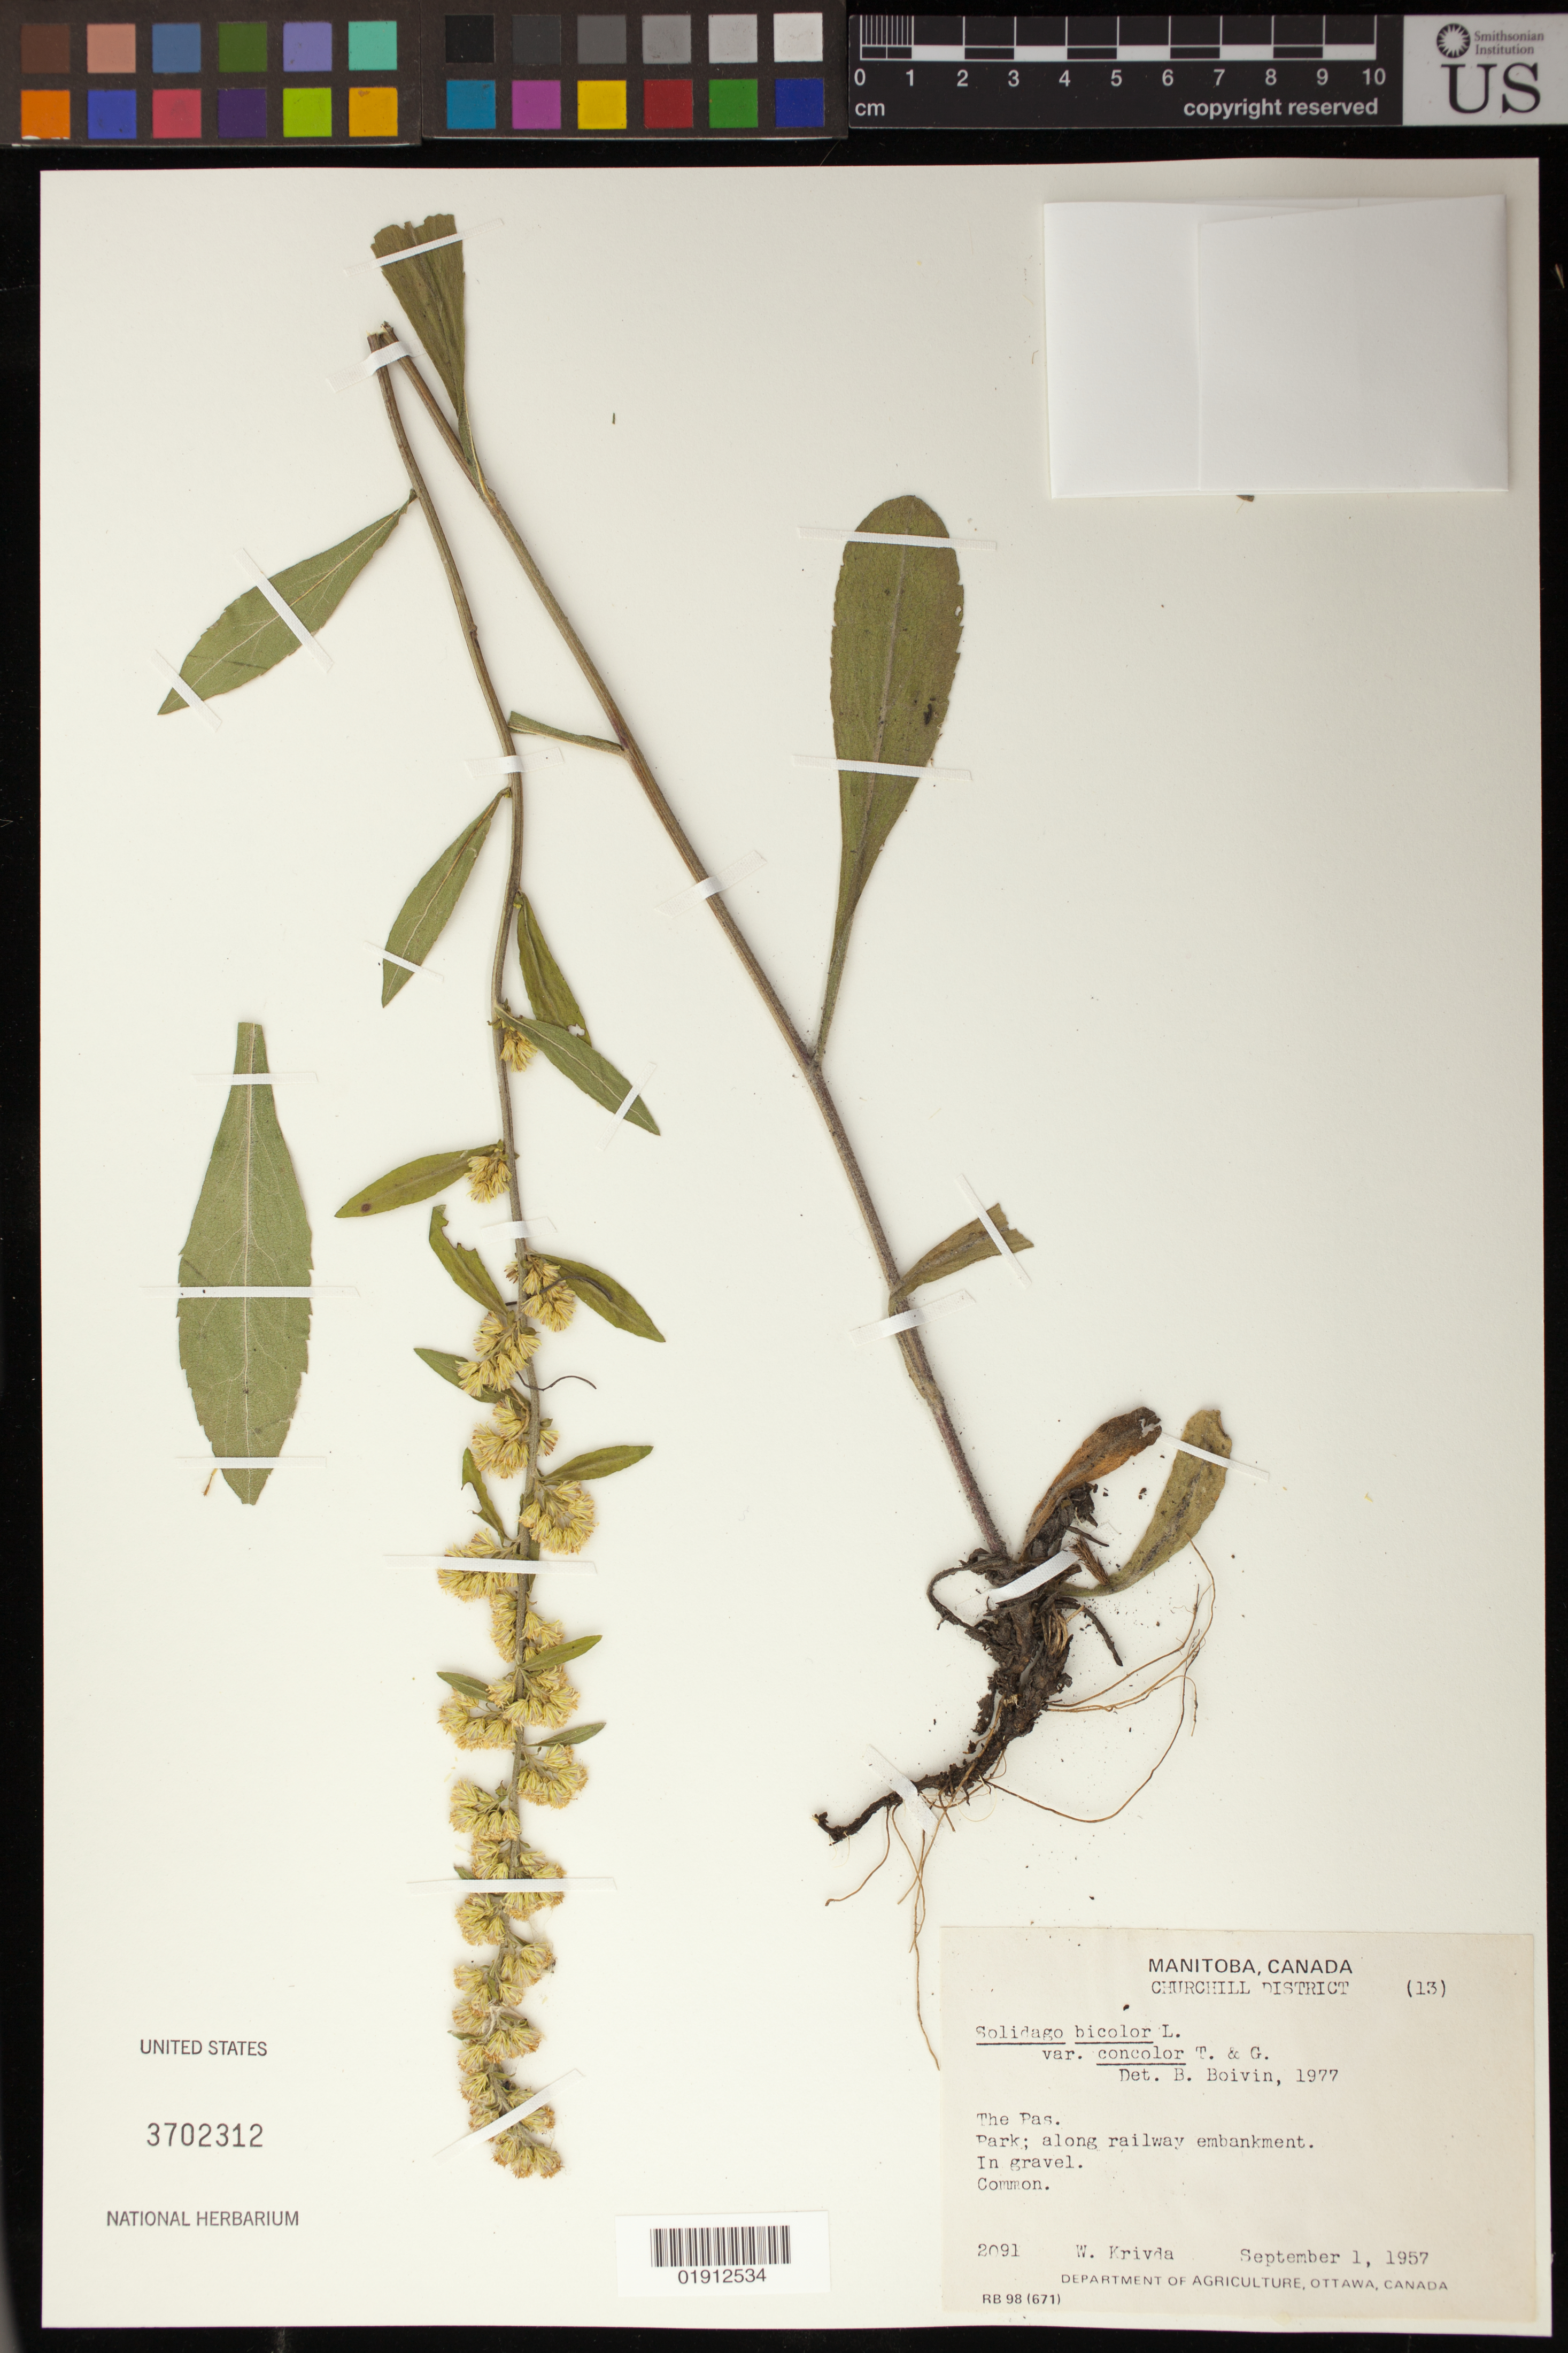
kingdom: Plantae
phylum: Tracheophyta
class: Magnoliopsida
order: Asterales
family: Asteraceae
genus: Solidago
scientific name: Solidago bicolor var. concolor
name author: Torr. & A. Gray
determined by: Boivin, Joseph R. B.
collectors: W. Krivda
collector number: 2091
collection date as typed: September 1, 1957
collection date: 1957-09-01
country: Canada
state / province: Manitoba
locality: Churchill District, The Pas. Park; along railway embankment.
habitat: Along railway embankment, in gravel.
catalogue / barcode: US 3702312